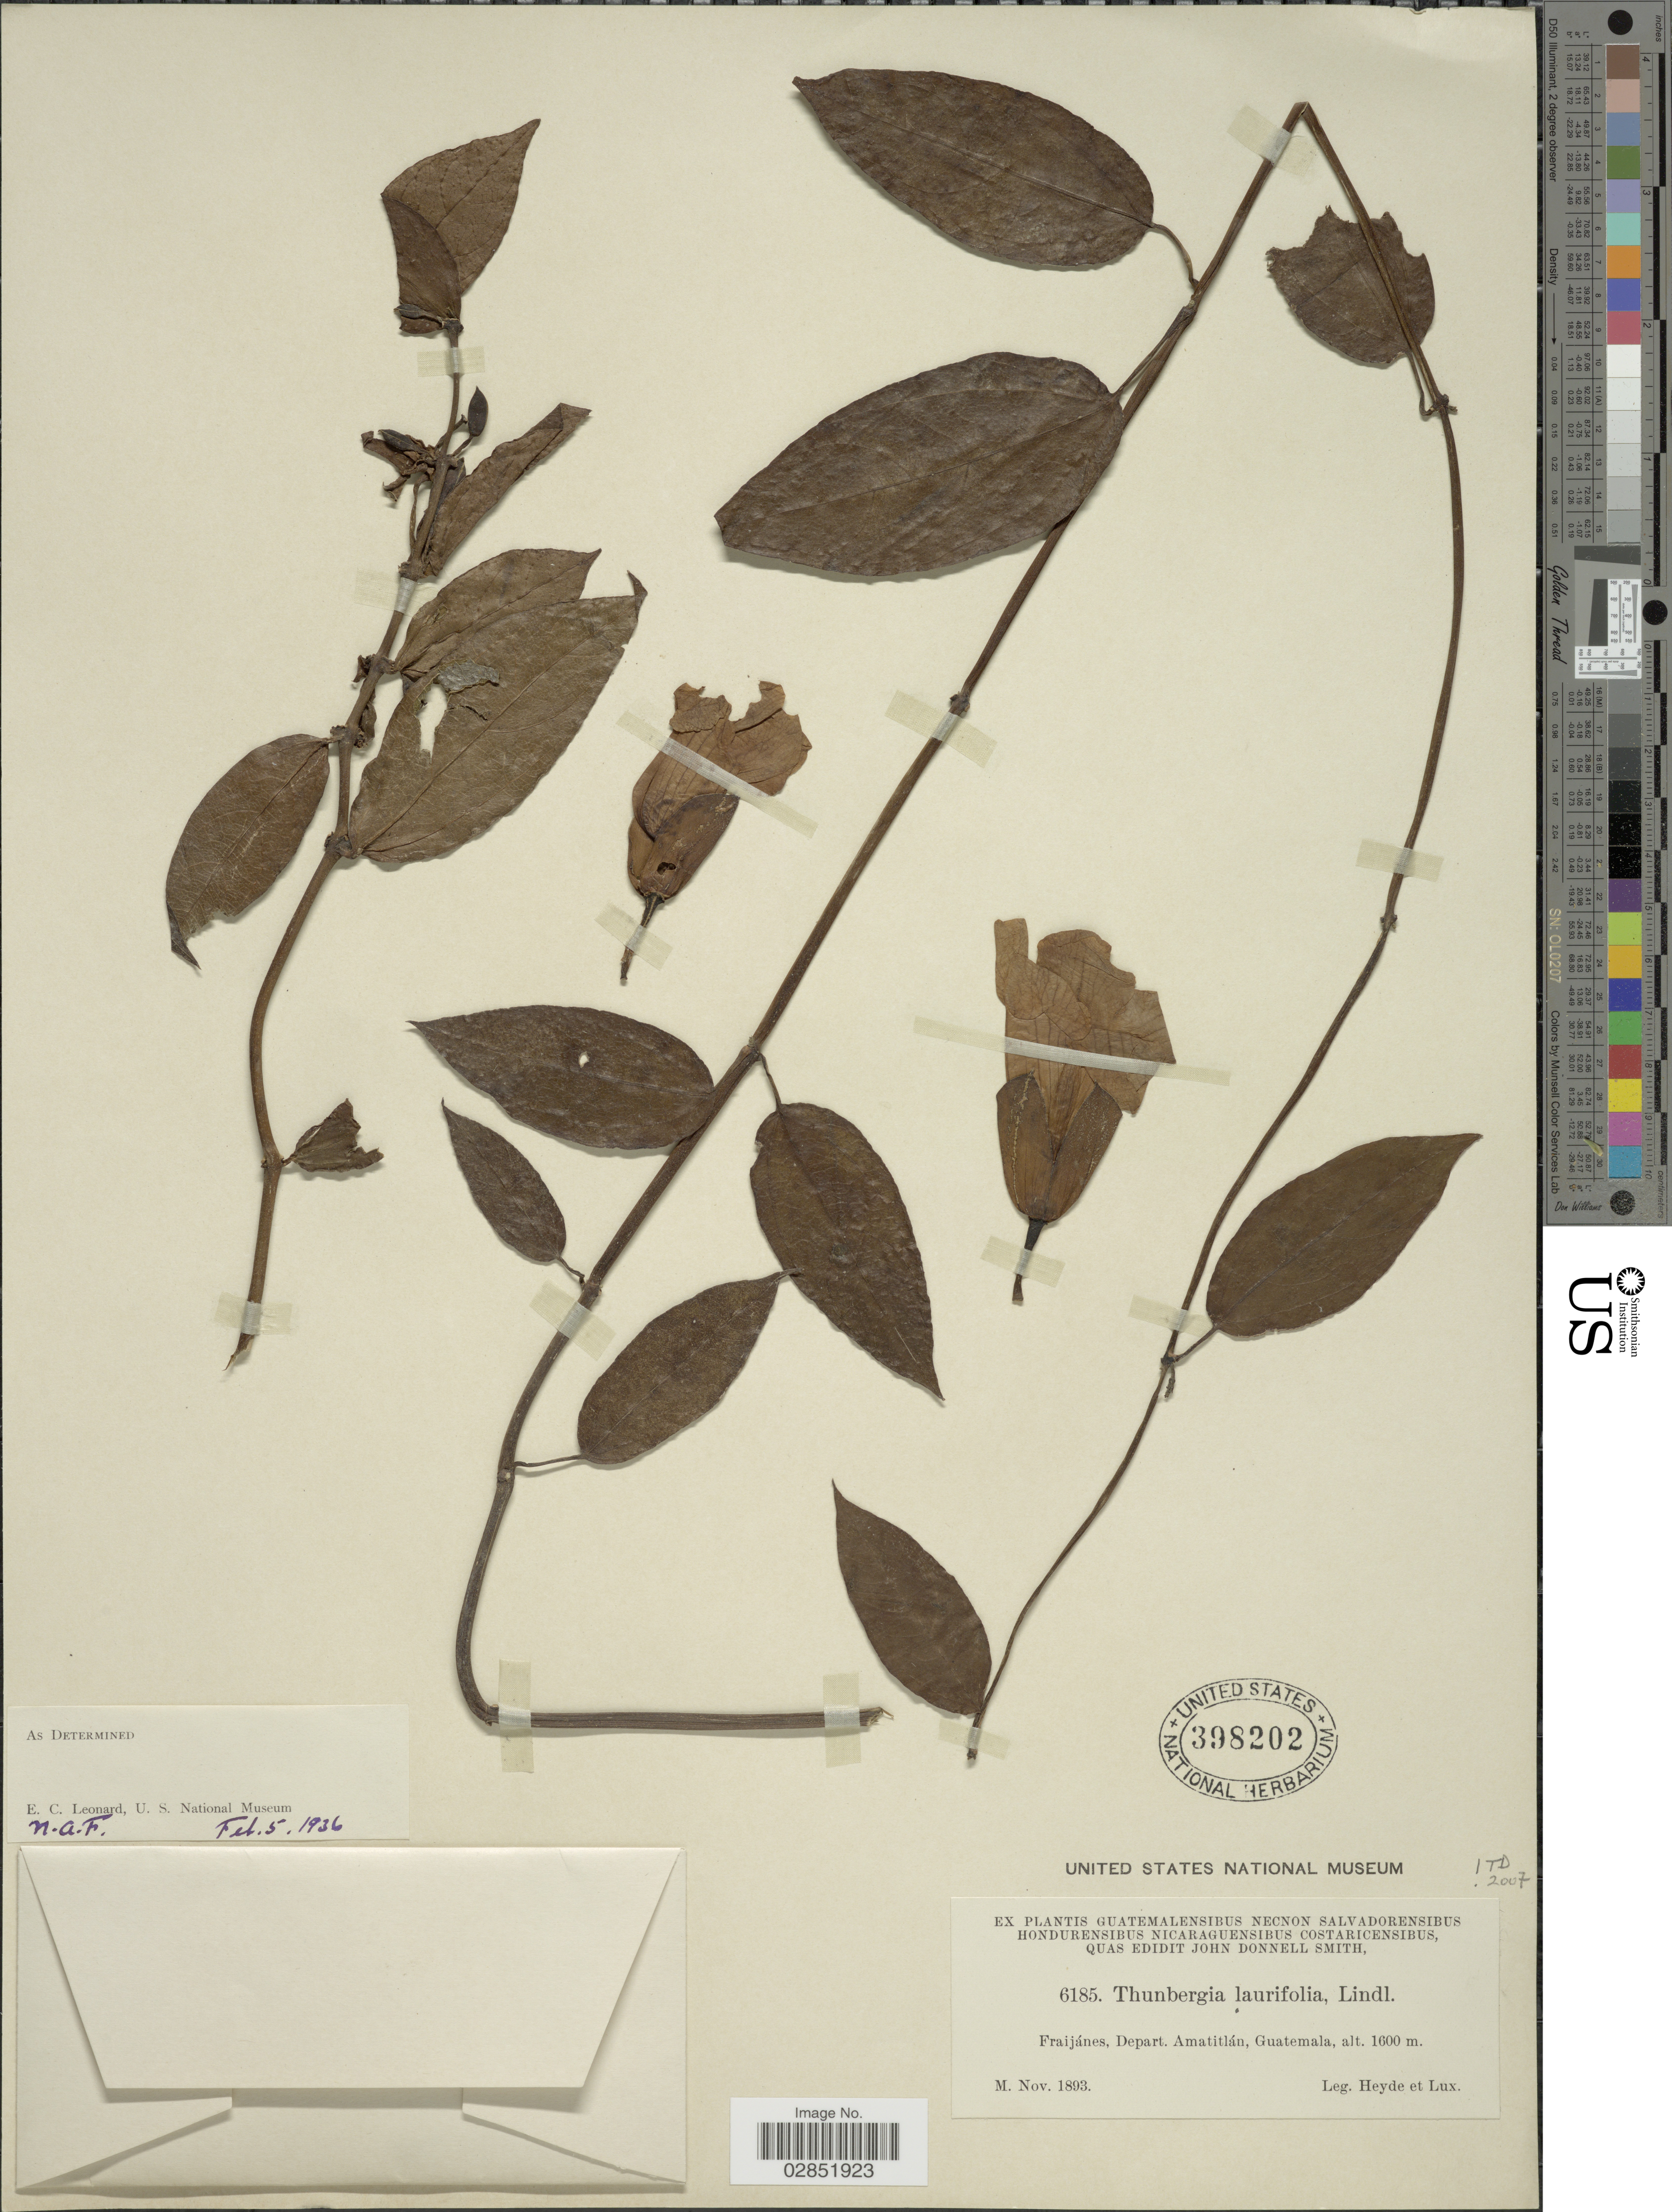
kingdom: Plantae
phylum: Tracheophyta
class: Magnoliopsida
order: Lamiales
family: Acanthaceae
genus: Thunbergia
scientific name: Thunbergia laurifolia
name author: Lindl.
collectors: Heyde & Lux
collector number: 6185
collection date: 1893-11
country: Guatemala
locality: Fraijánes, Depart. Amatitlán.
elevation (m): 1600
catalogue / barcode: US 398202